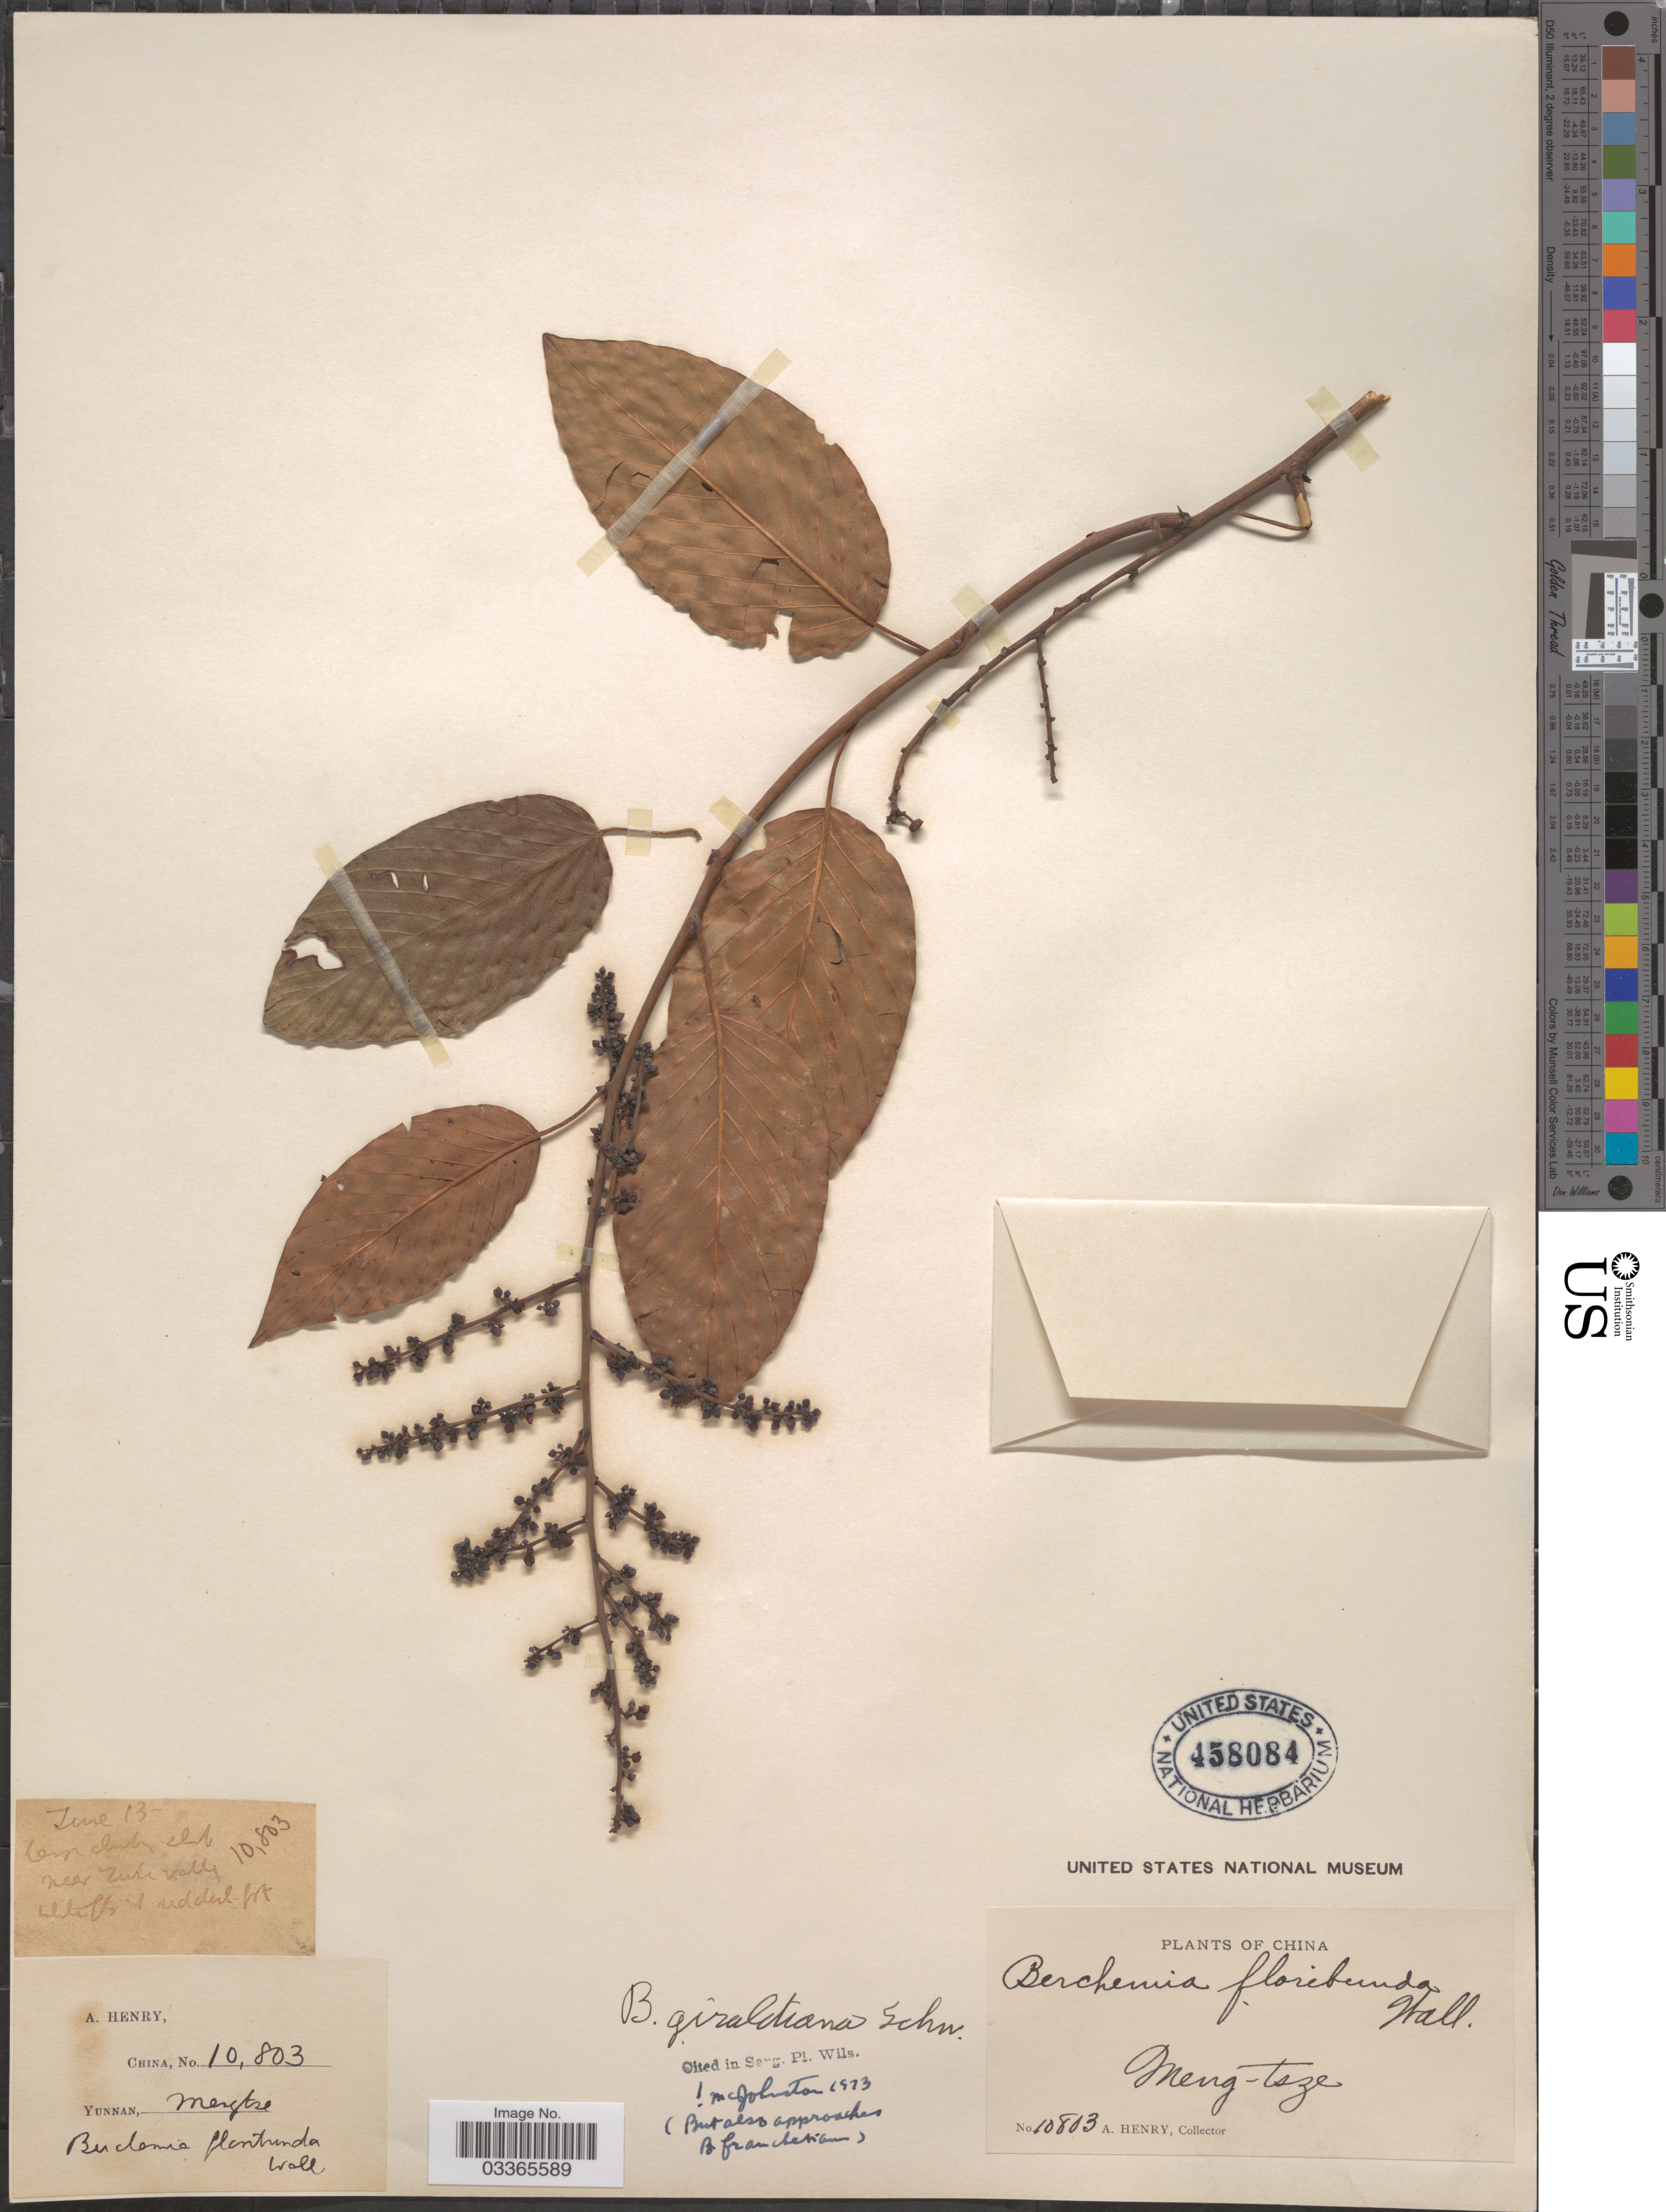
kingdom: Plantae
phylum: Tracheophyta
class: Magnoliopsida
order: Rosales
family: Rhamnaceae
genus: Berchemia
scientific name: Berchemia giraldiana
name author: C.K. Schneid.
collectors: A. Henry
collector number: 10803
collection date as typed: Transcribed d/m/y: /6/13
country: China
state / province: Yunnan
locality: Meng-tsze.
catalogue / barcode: US 458084